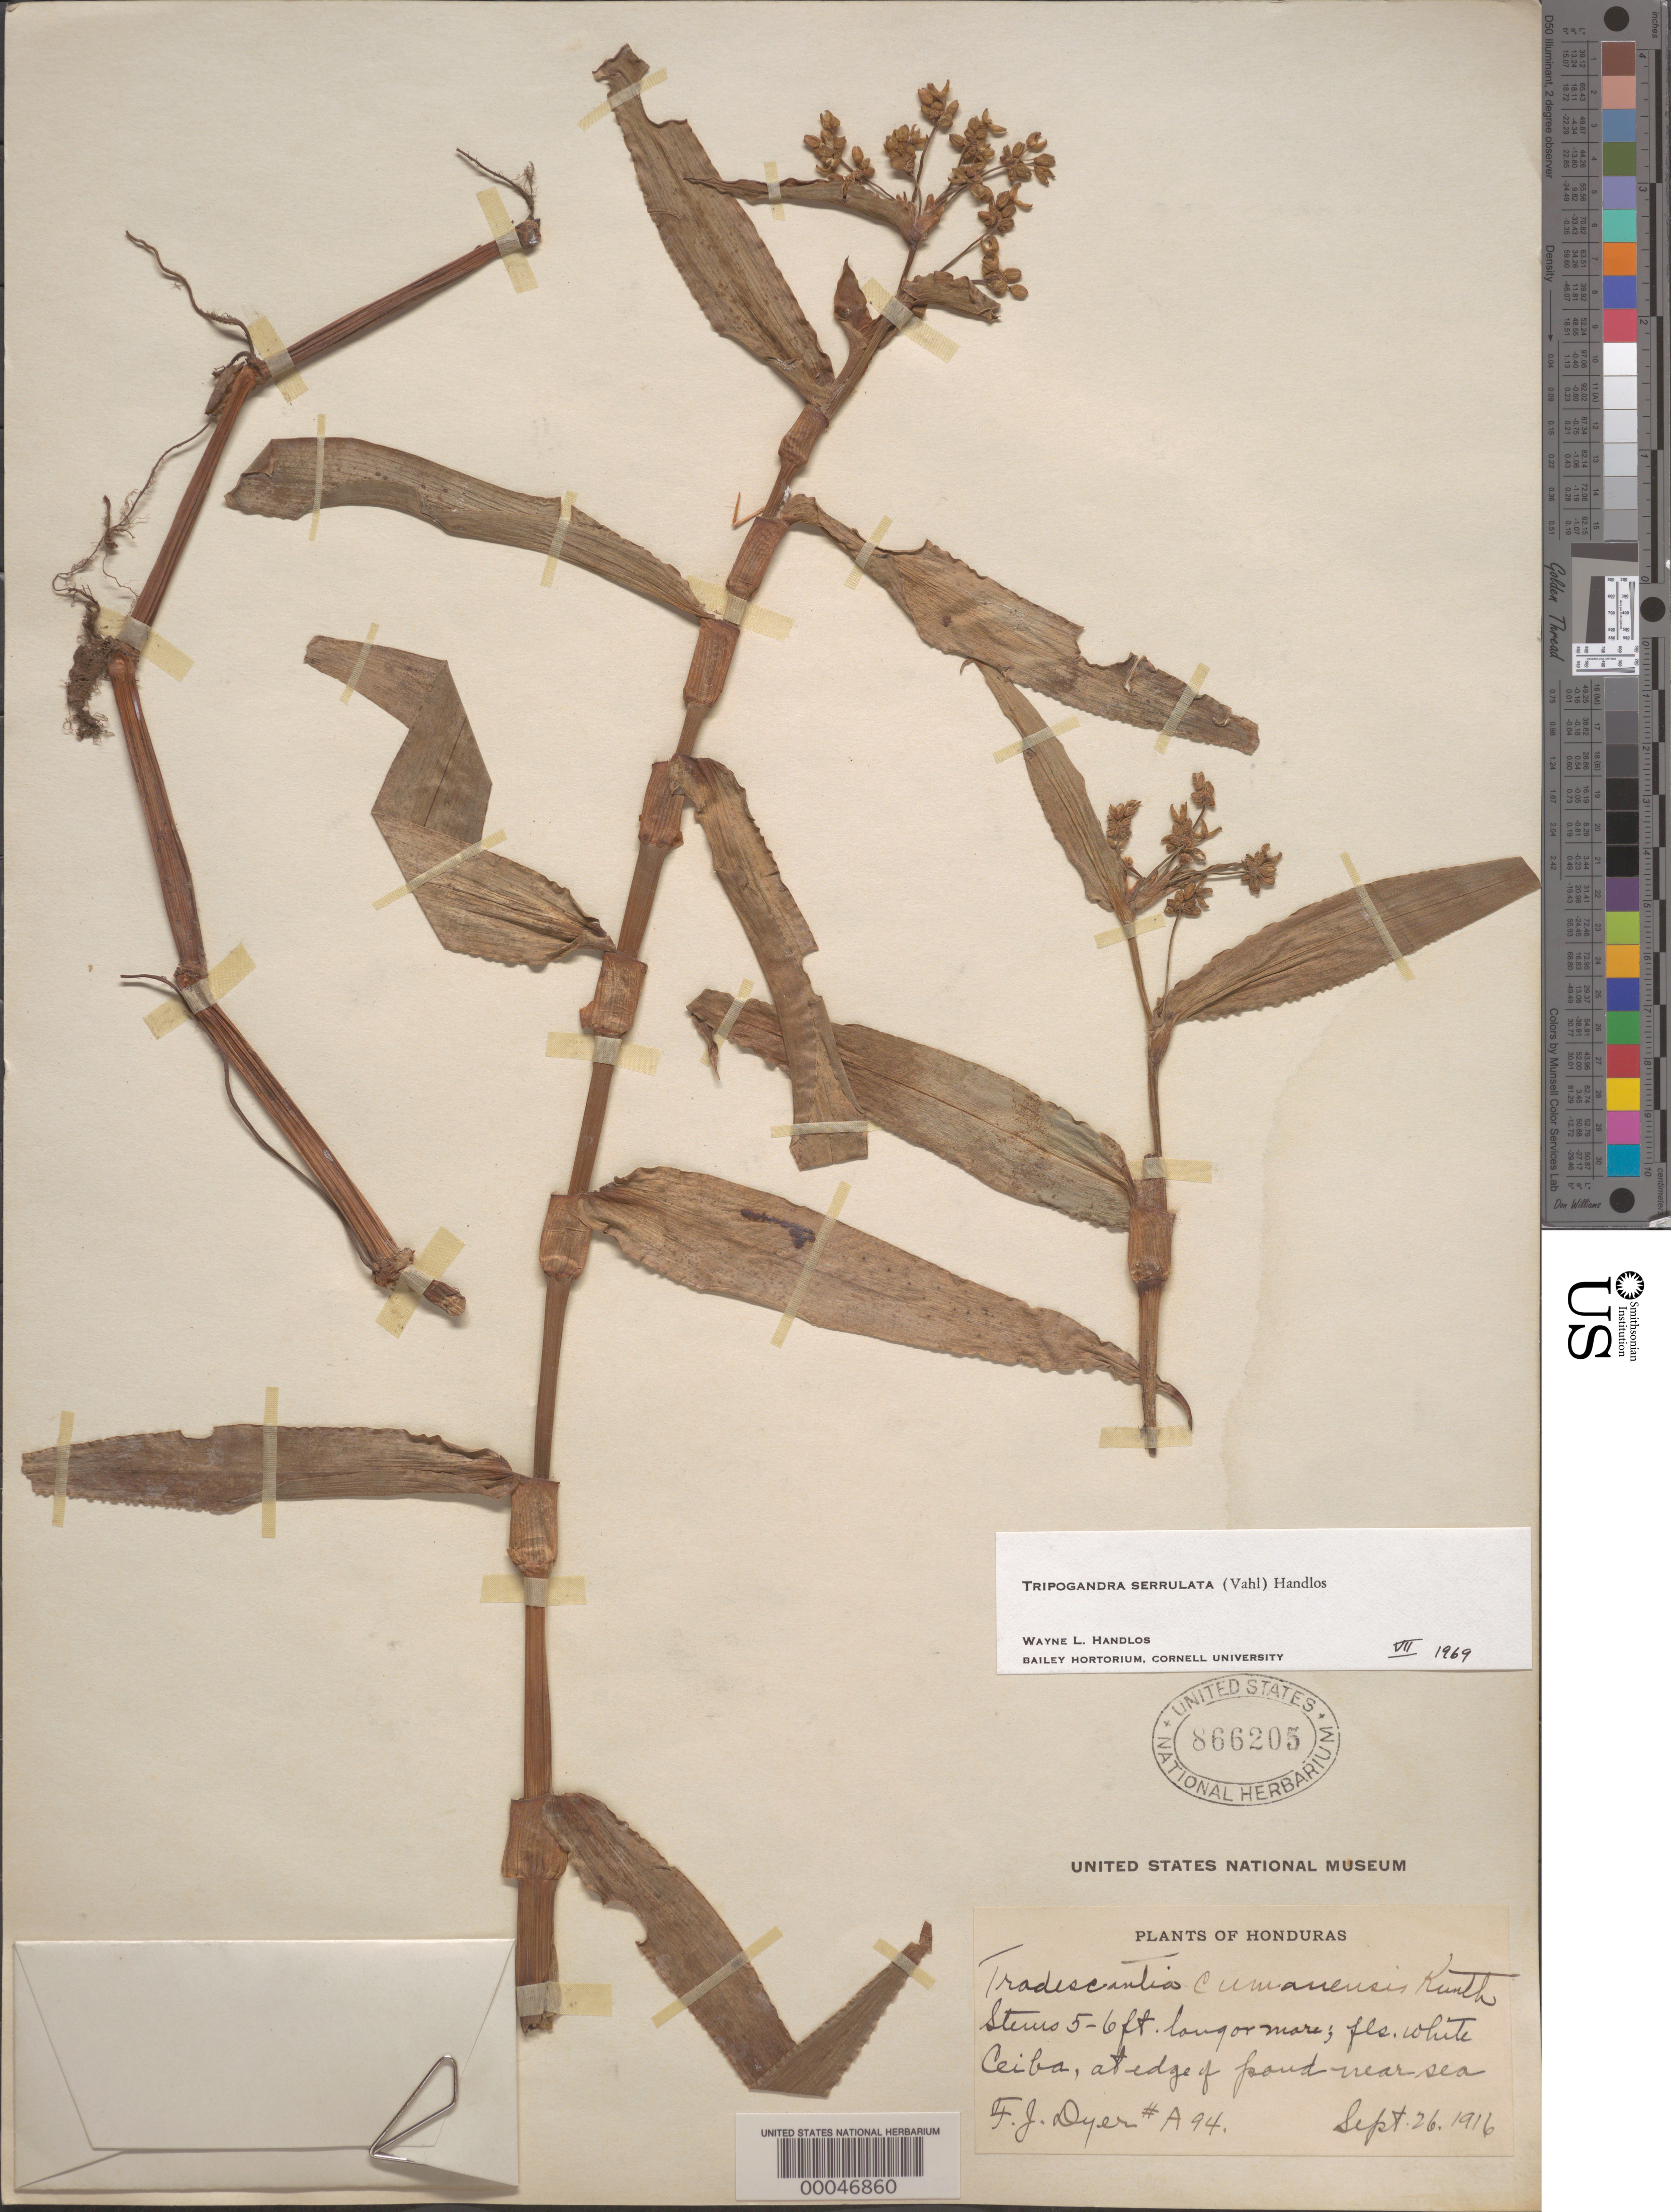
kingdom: Plantae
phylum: Tracheophyta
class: Liliopsida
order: Commelinales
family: Commelinaceae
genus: Tripogandra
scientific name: Tripogandra serrulata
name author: (Vahl) Handlos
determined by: Handlos, W. L.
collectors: F. J. Dyer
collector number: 1494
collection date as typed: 26 Sep 1916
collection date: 1916-09-26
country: Honduras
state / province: Atlántida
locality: La Ceiba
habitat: Pond edge, near sea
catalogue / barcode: US 866205